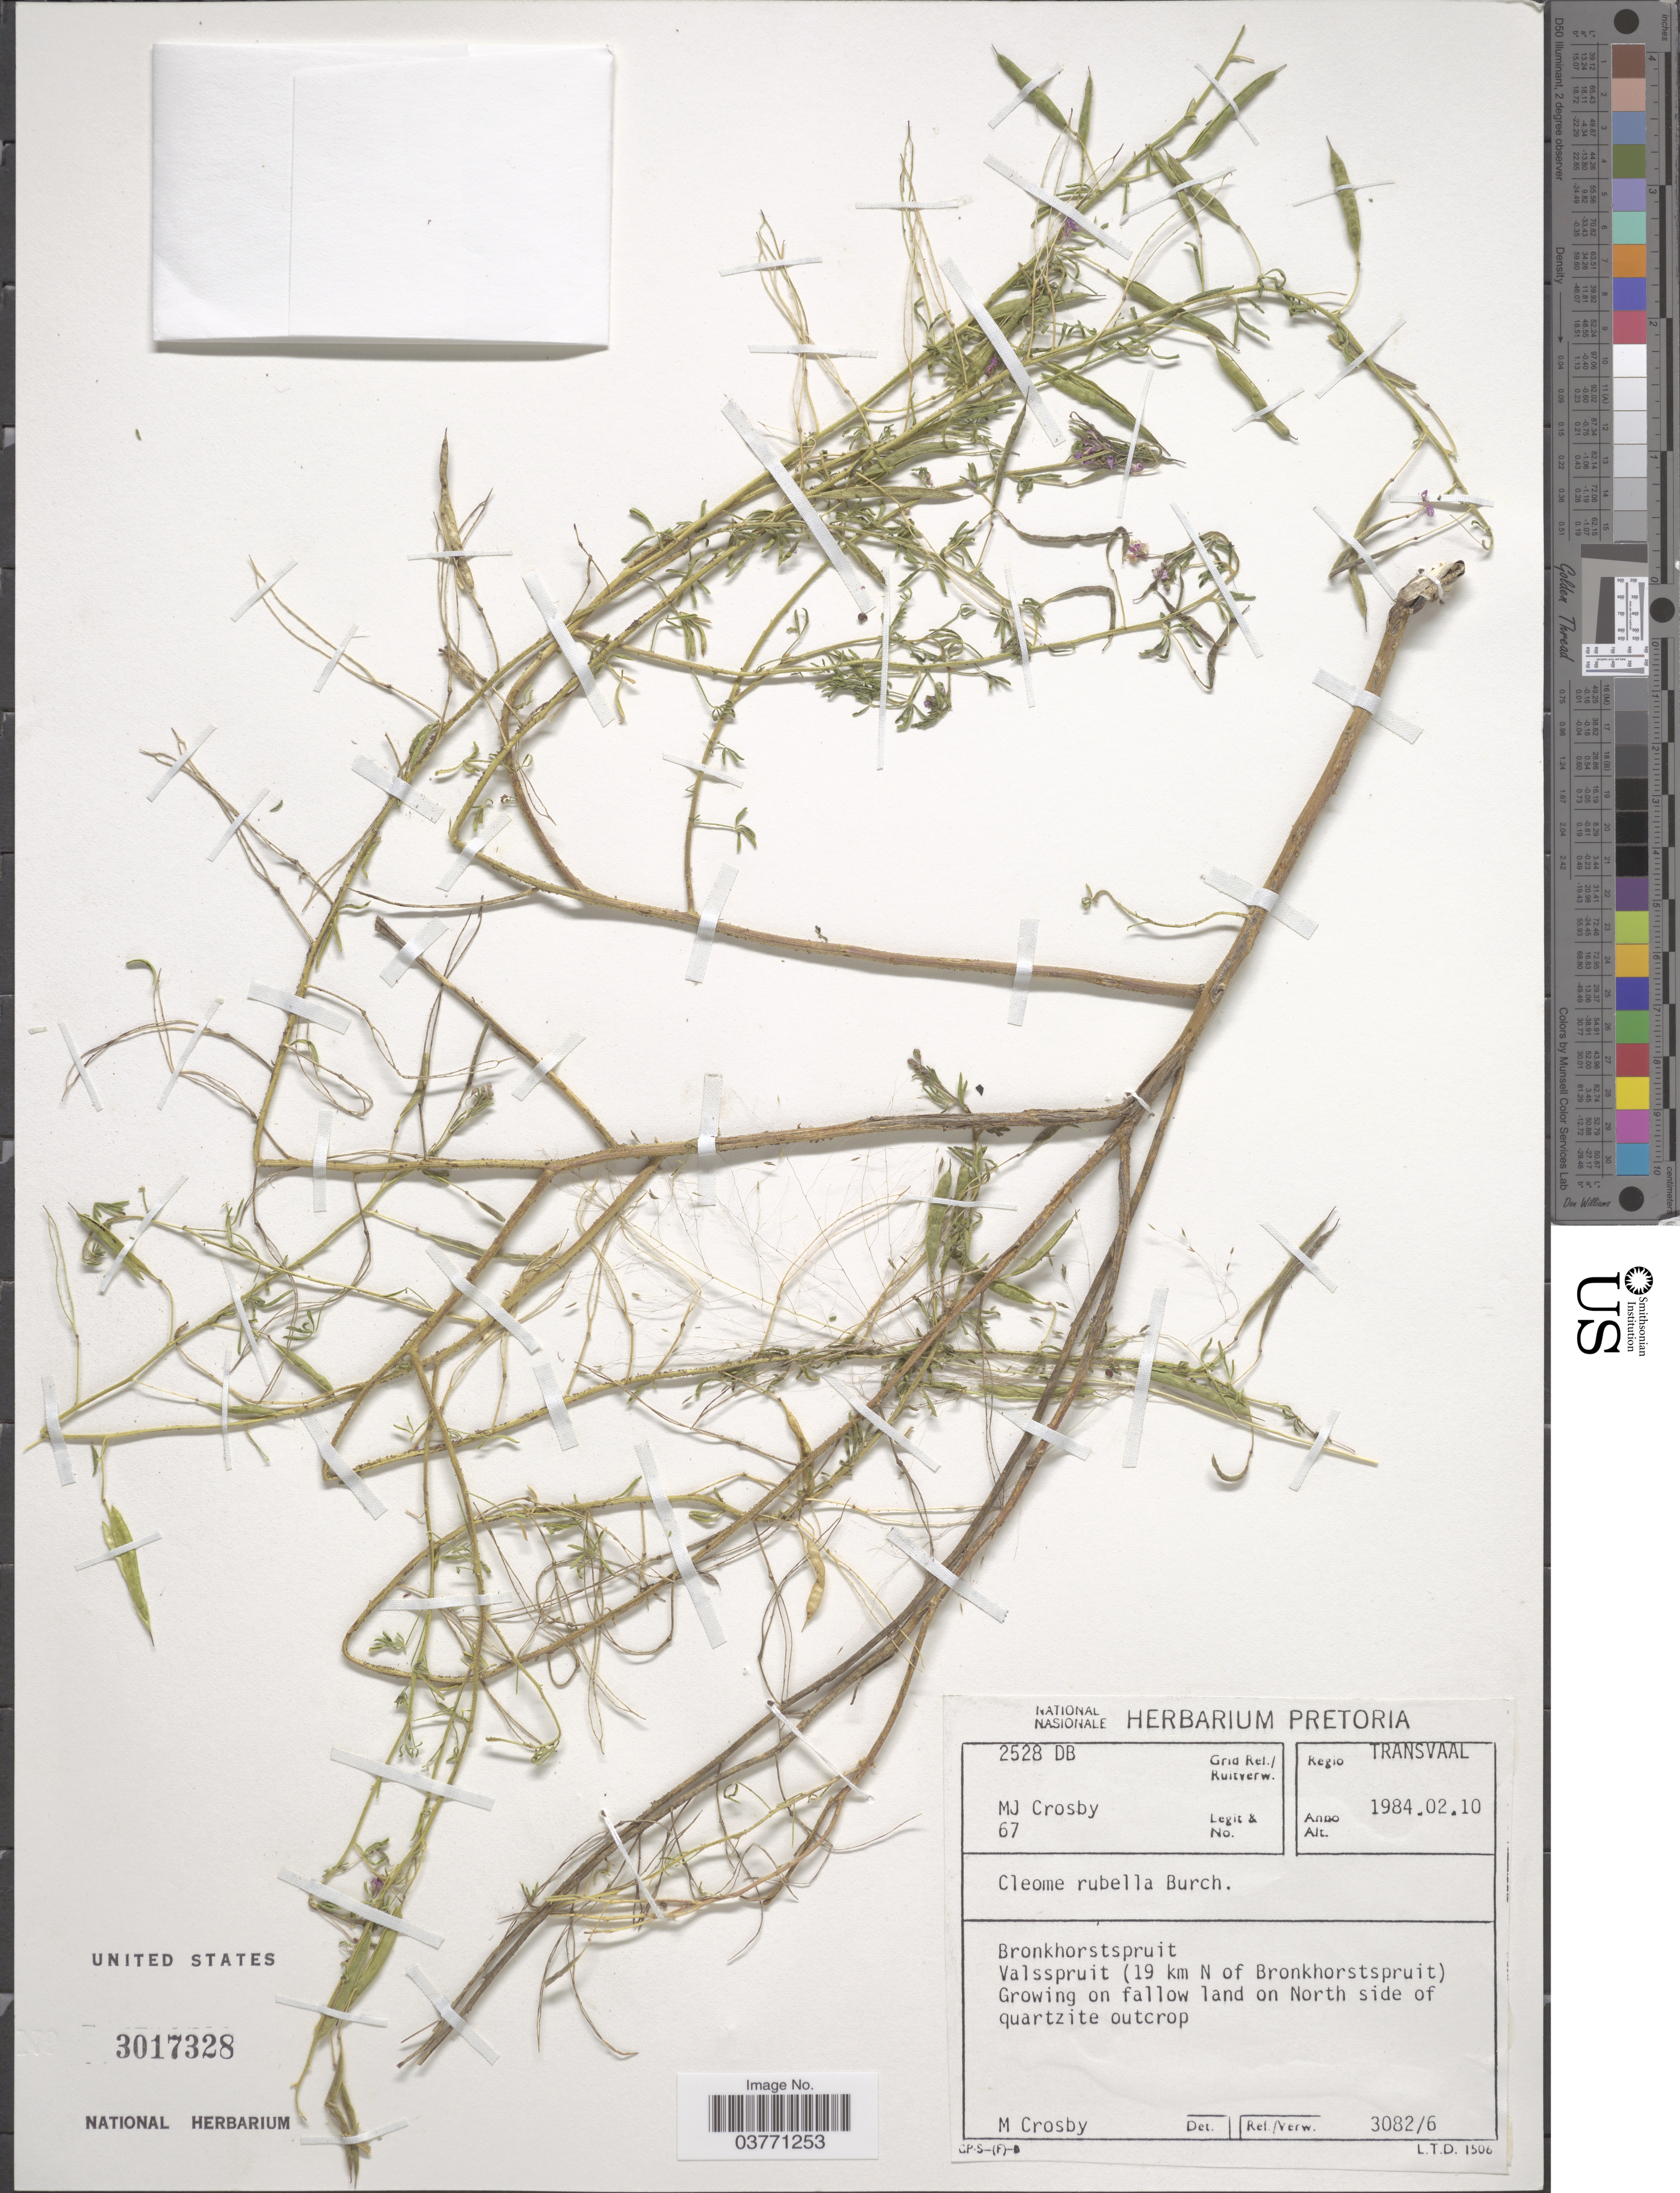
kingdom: Plantae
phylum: Tracheophyta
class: Magnoliopsida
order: Brassicales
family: Cleomaceae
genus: Sieruela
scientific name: Sieruela rubella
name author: (Burch.) Roalson & J.C. Hall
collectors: M. Crosby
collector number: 67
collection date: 1984-02-10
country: South Africa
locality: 2528 DB Grid Ref./ Ruitverw. Regio Transvaal. Bronkhorstspruit. Valsspruit (19 km N of Bronkhorstspruit).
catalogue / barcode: US 3017328